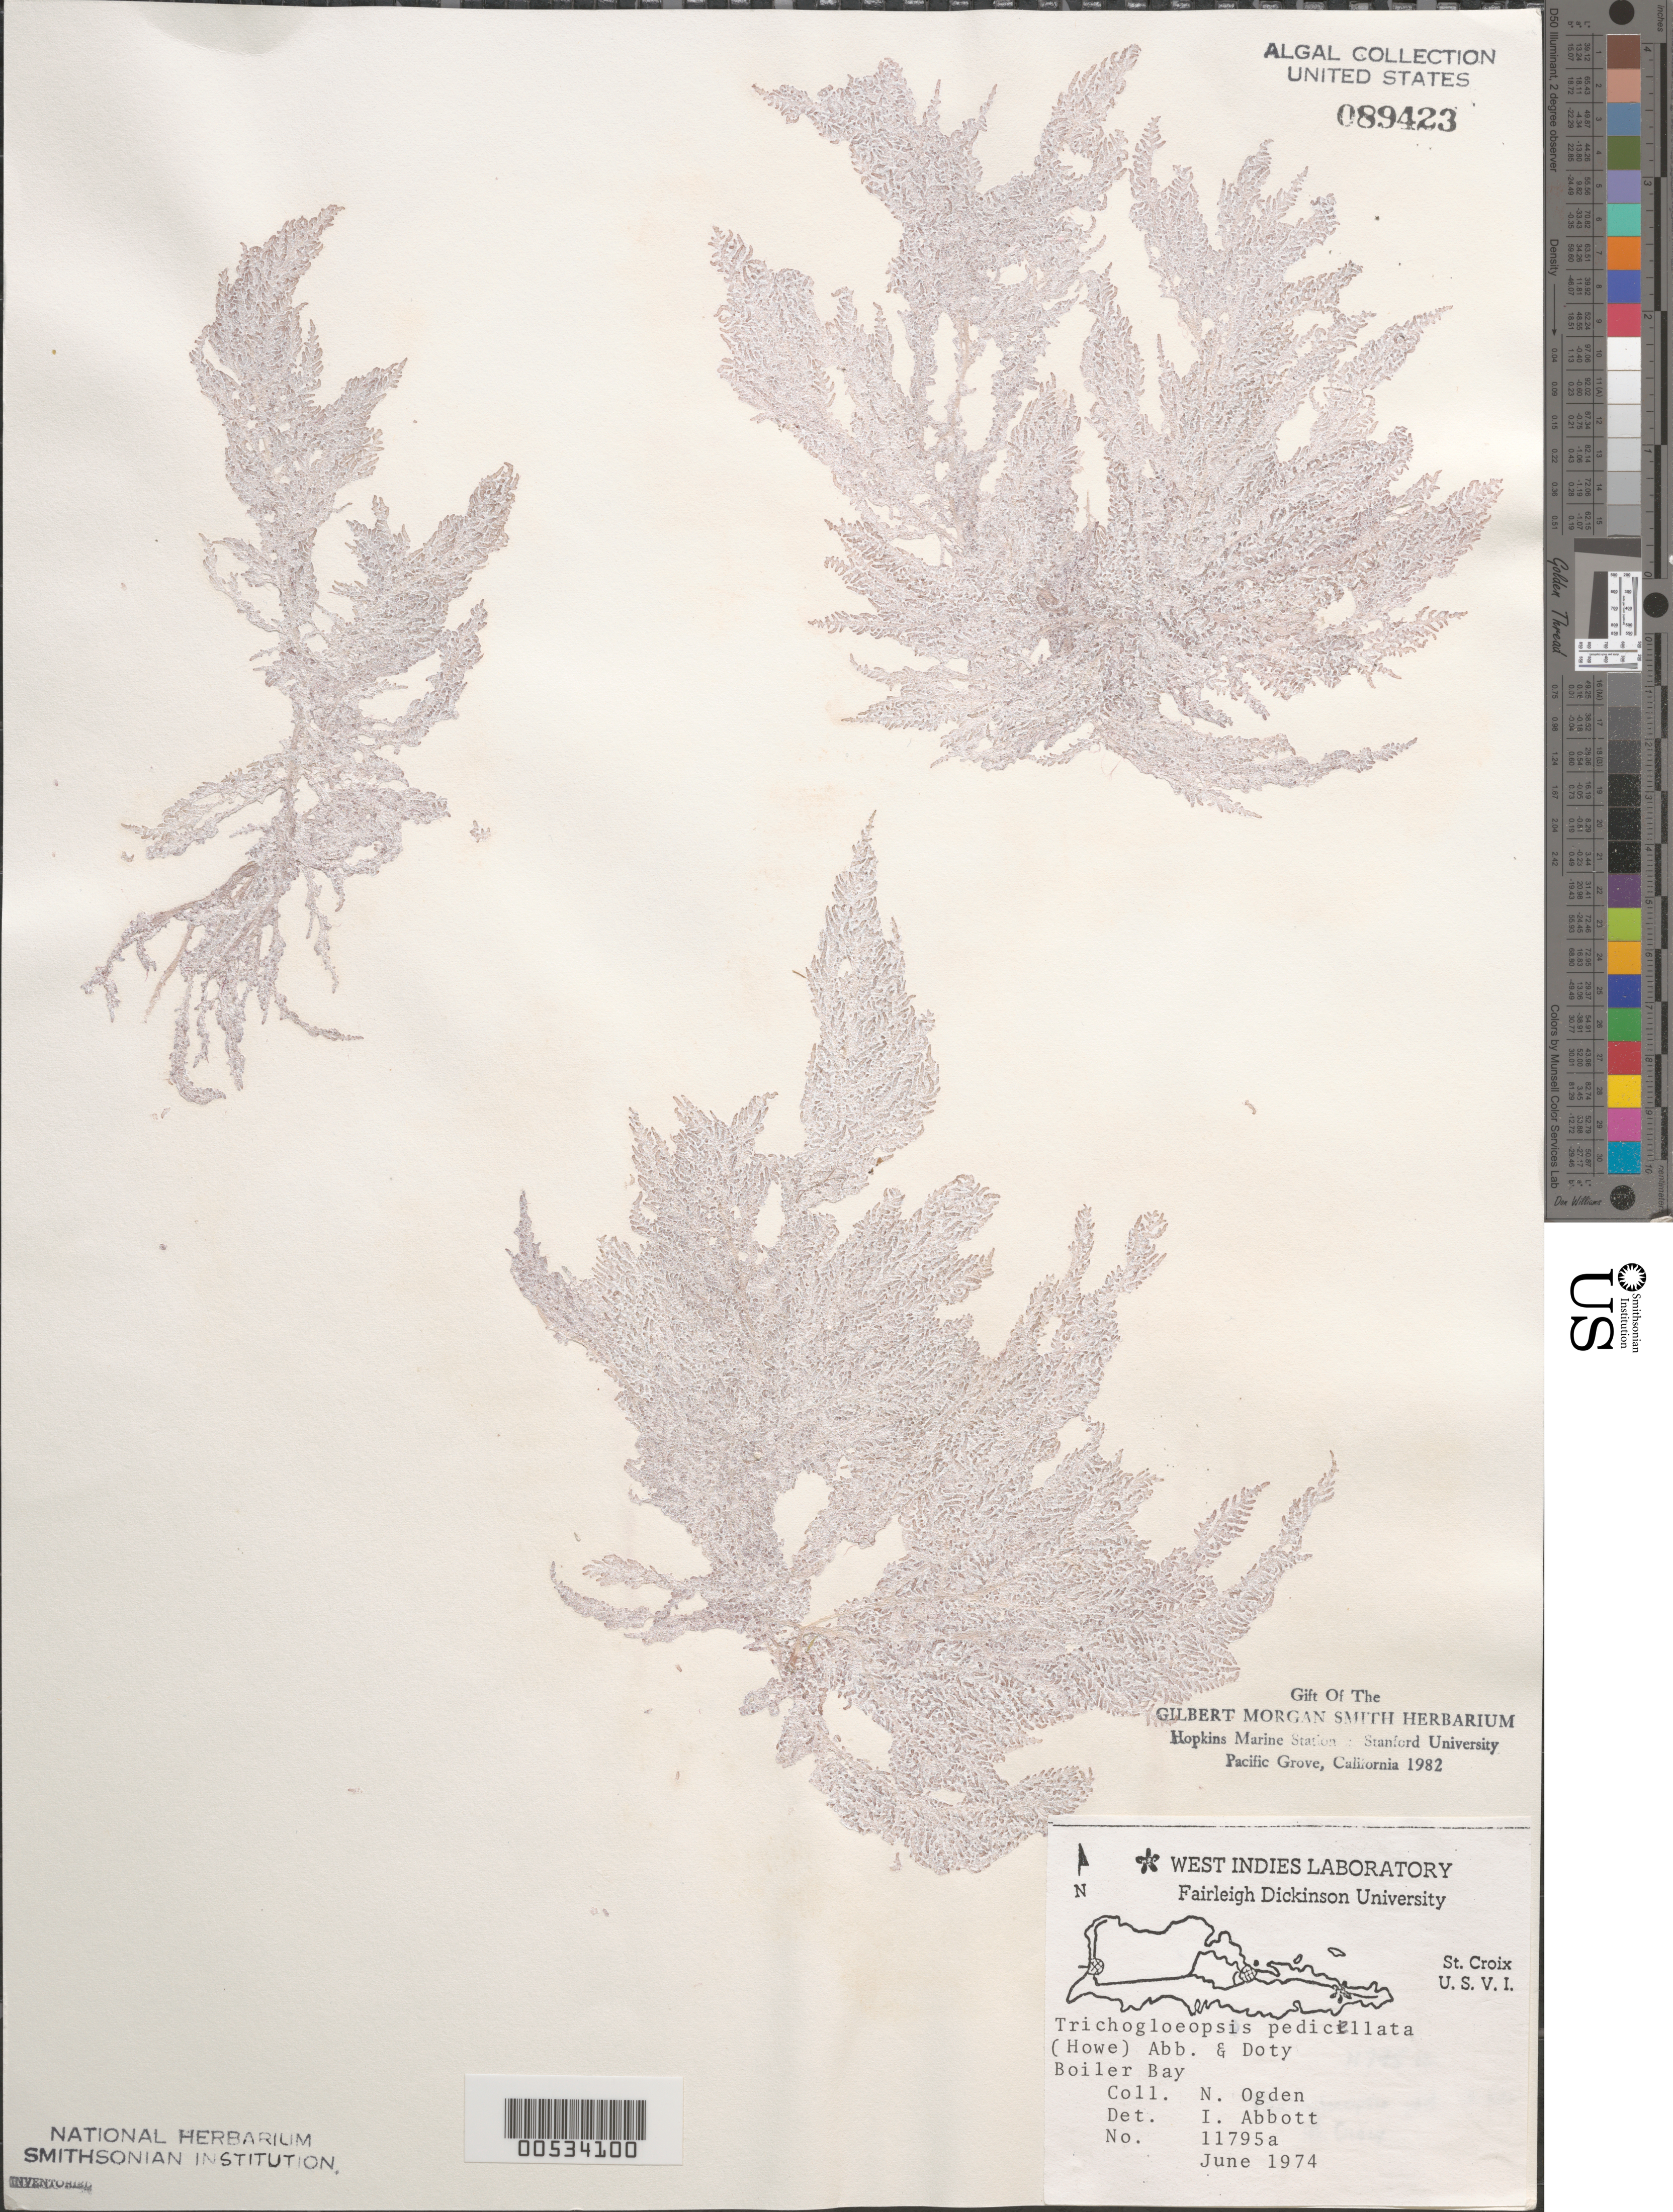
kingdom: Plantae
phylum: Rhodophyta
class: Florideophyceae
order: Nemaliales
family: Liagoraceae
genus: Trichogloeopsis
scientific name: Trichogloeopsis pedicellata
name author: (M. Howe in Britton & Millsp.) I.A. Abbott & Doty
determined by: Abbott, Isabella A.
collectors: N. Ogden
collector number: IAA 11795a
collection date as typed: Jun 1974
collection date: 1974-06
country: U.S. Virgin Islands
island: St. Croix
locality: Boiler Bay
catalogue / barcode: US 89423